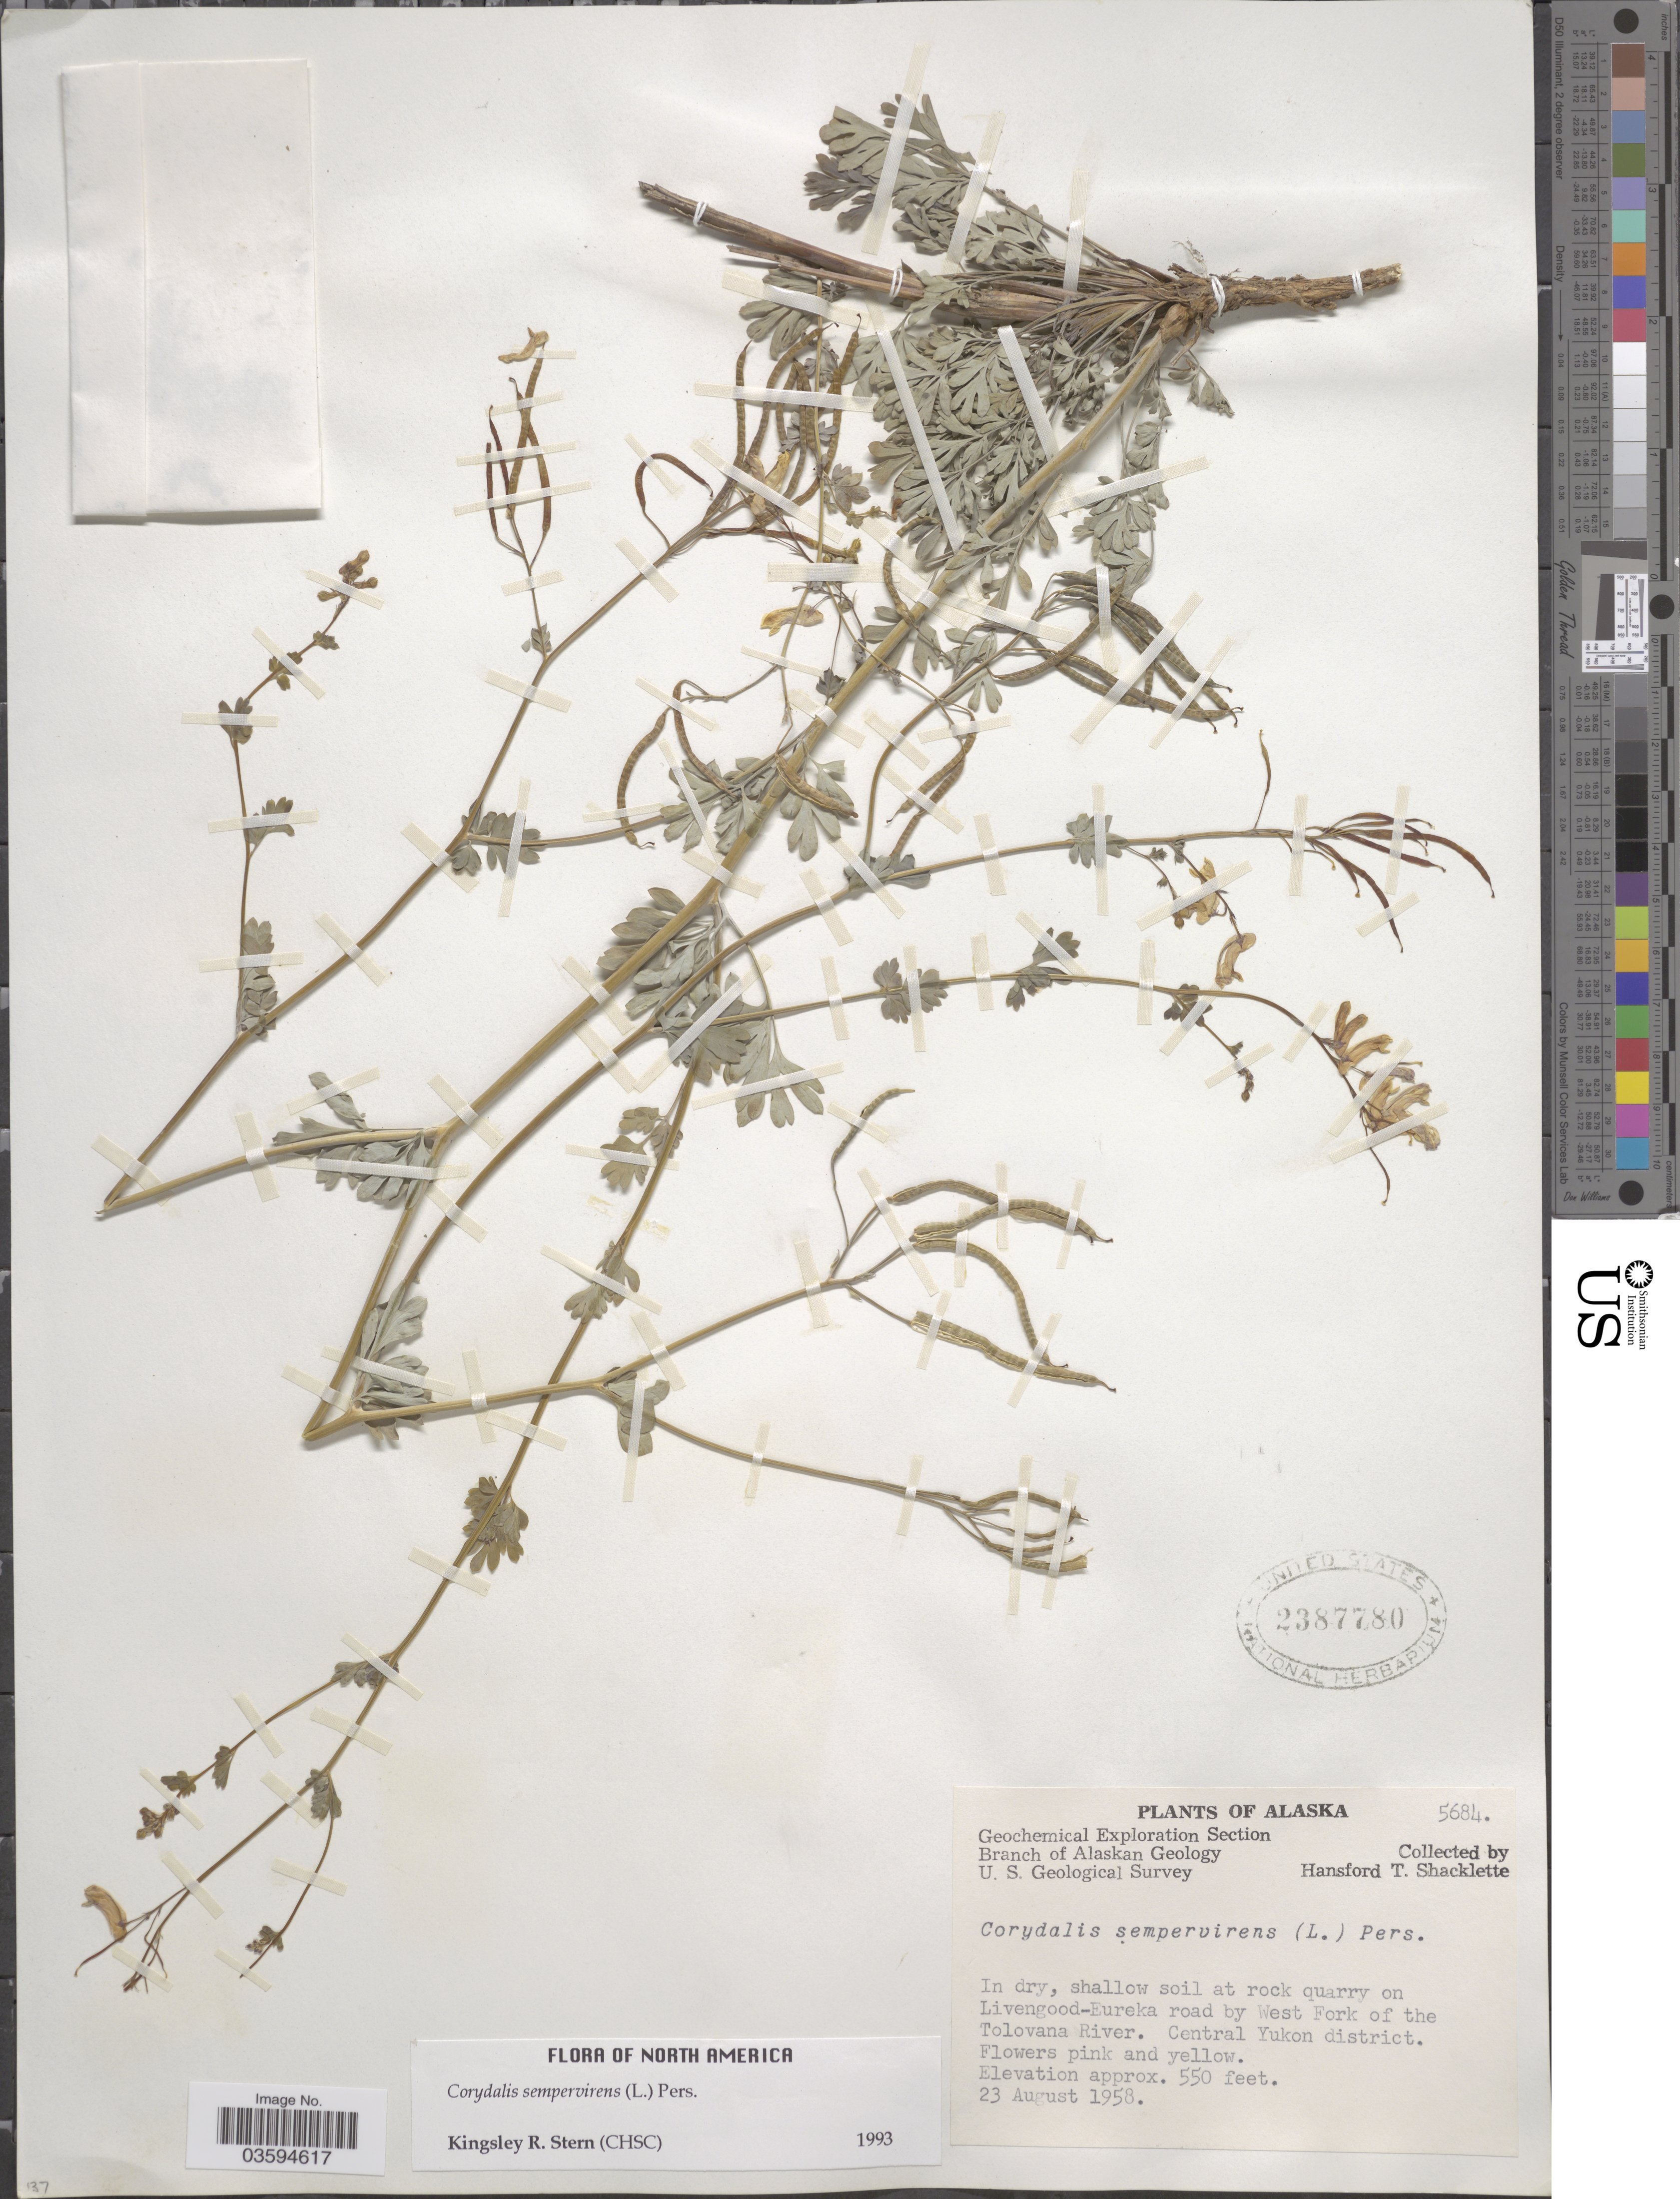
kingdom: Plantae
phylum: Tracheophyta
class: Magnoliopsida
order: Ranunculales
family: Papaveraceae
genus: Capnoides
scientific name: Capnoides sempervirens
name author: (L.) Borkh.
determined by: Strong, M. T., (US), Smithsonian Institution - National Museum of Natural History (UNITED STATES)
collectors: H. Shacklette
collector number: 5684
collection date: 1958-08-23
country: United States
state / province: Alaska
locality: In dry, shallow soil at rock quarry on Livengood-Eureka road by West Fork of the Tolovana River. Central Yukon district.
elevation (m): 168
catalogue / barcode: US 2387780